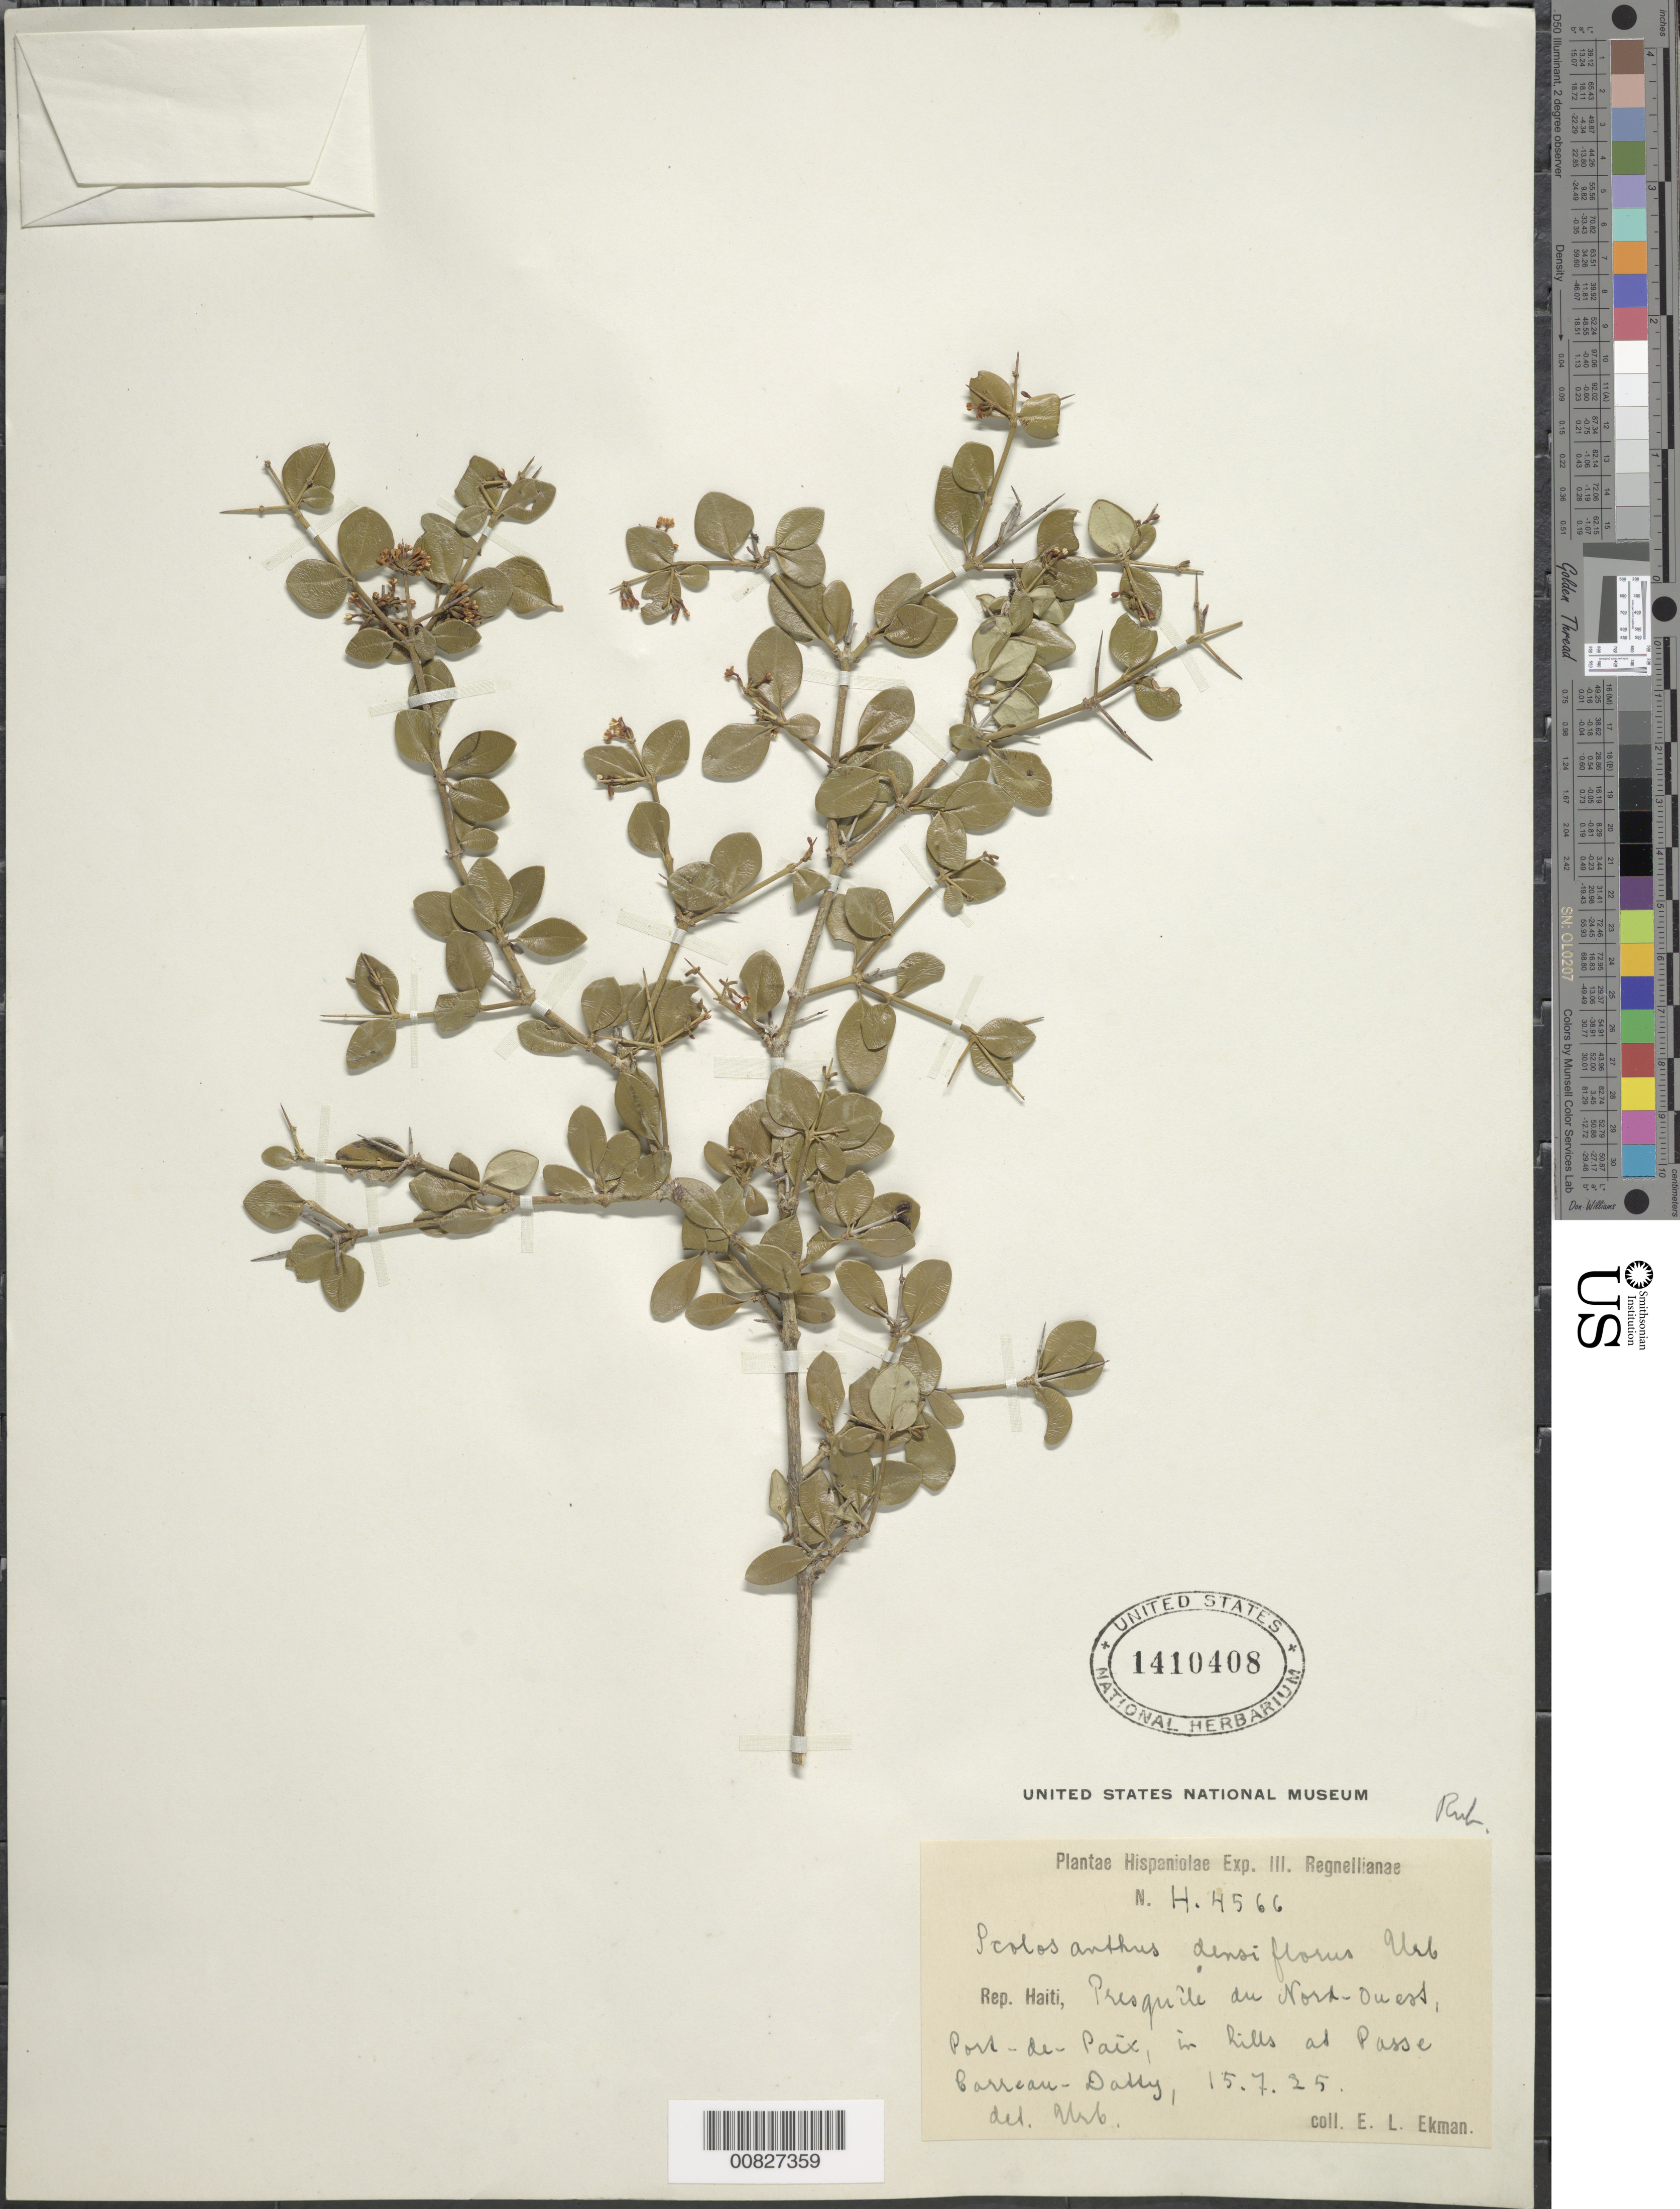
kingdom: Plantae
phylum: Tracheophyta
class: Magnoliopsida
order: Gentianales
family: Rubiaceae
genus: Scolosanthus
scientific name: Scolosanthus densiflorus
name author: Urb.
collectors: E. L. Ekman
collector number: H 4566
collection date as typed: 15 Jul 1925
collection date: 1925-07-15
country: Haiti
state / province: Nord-Ouest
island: Hispaniola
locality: Port de Paix, at Passe Carreau-Dassy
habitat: In hills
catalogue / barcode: US 1410408